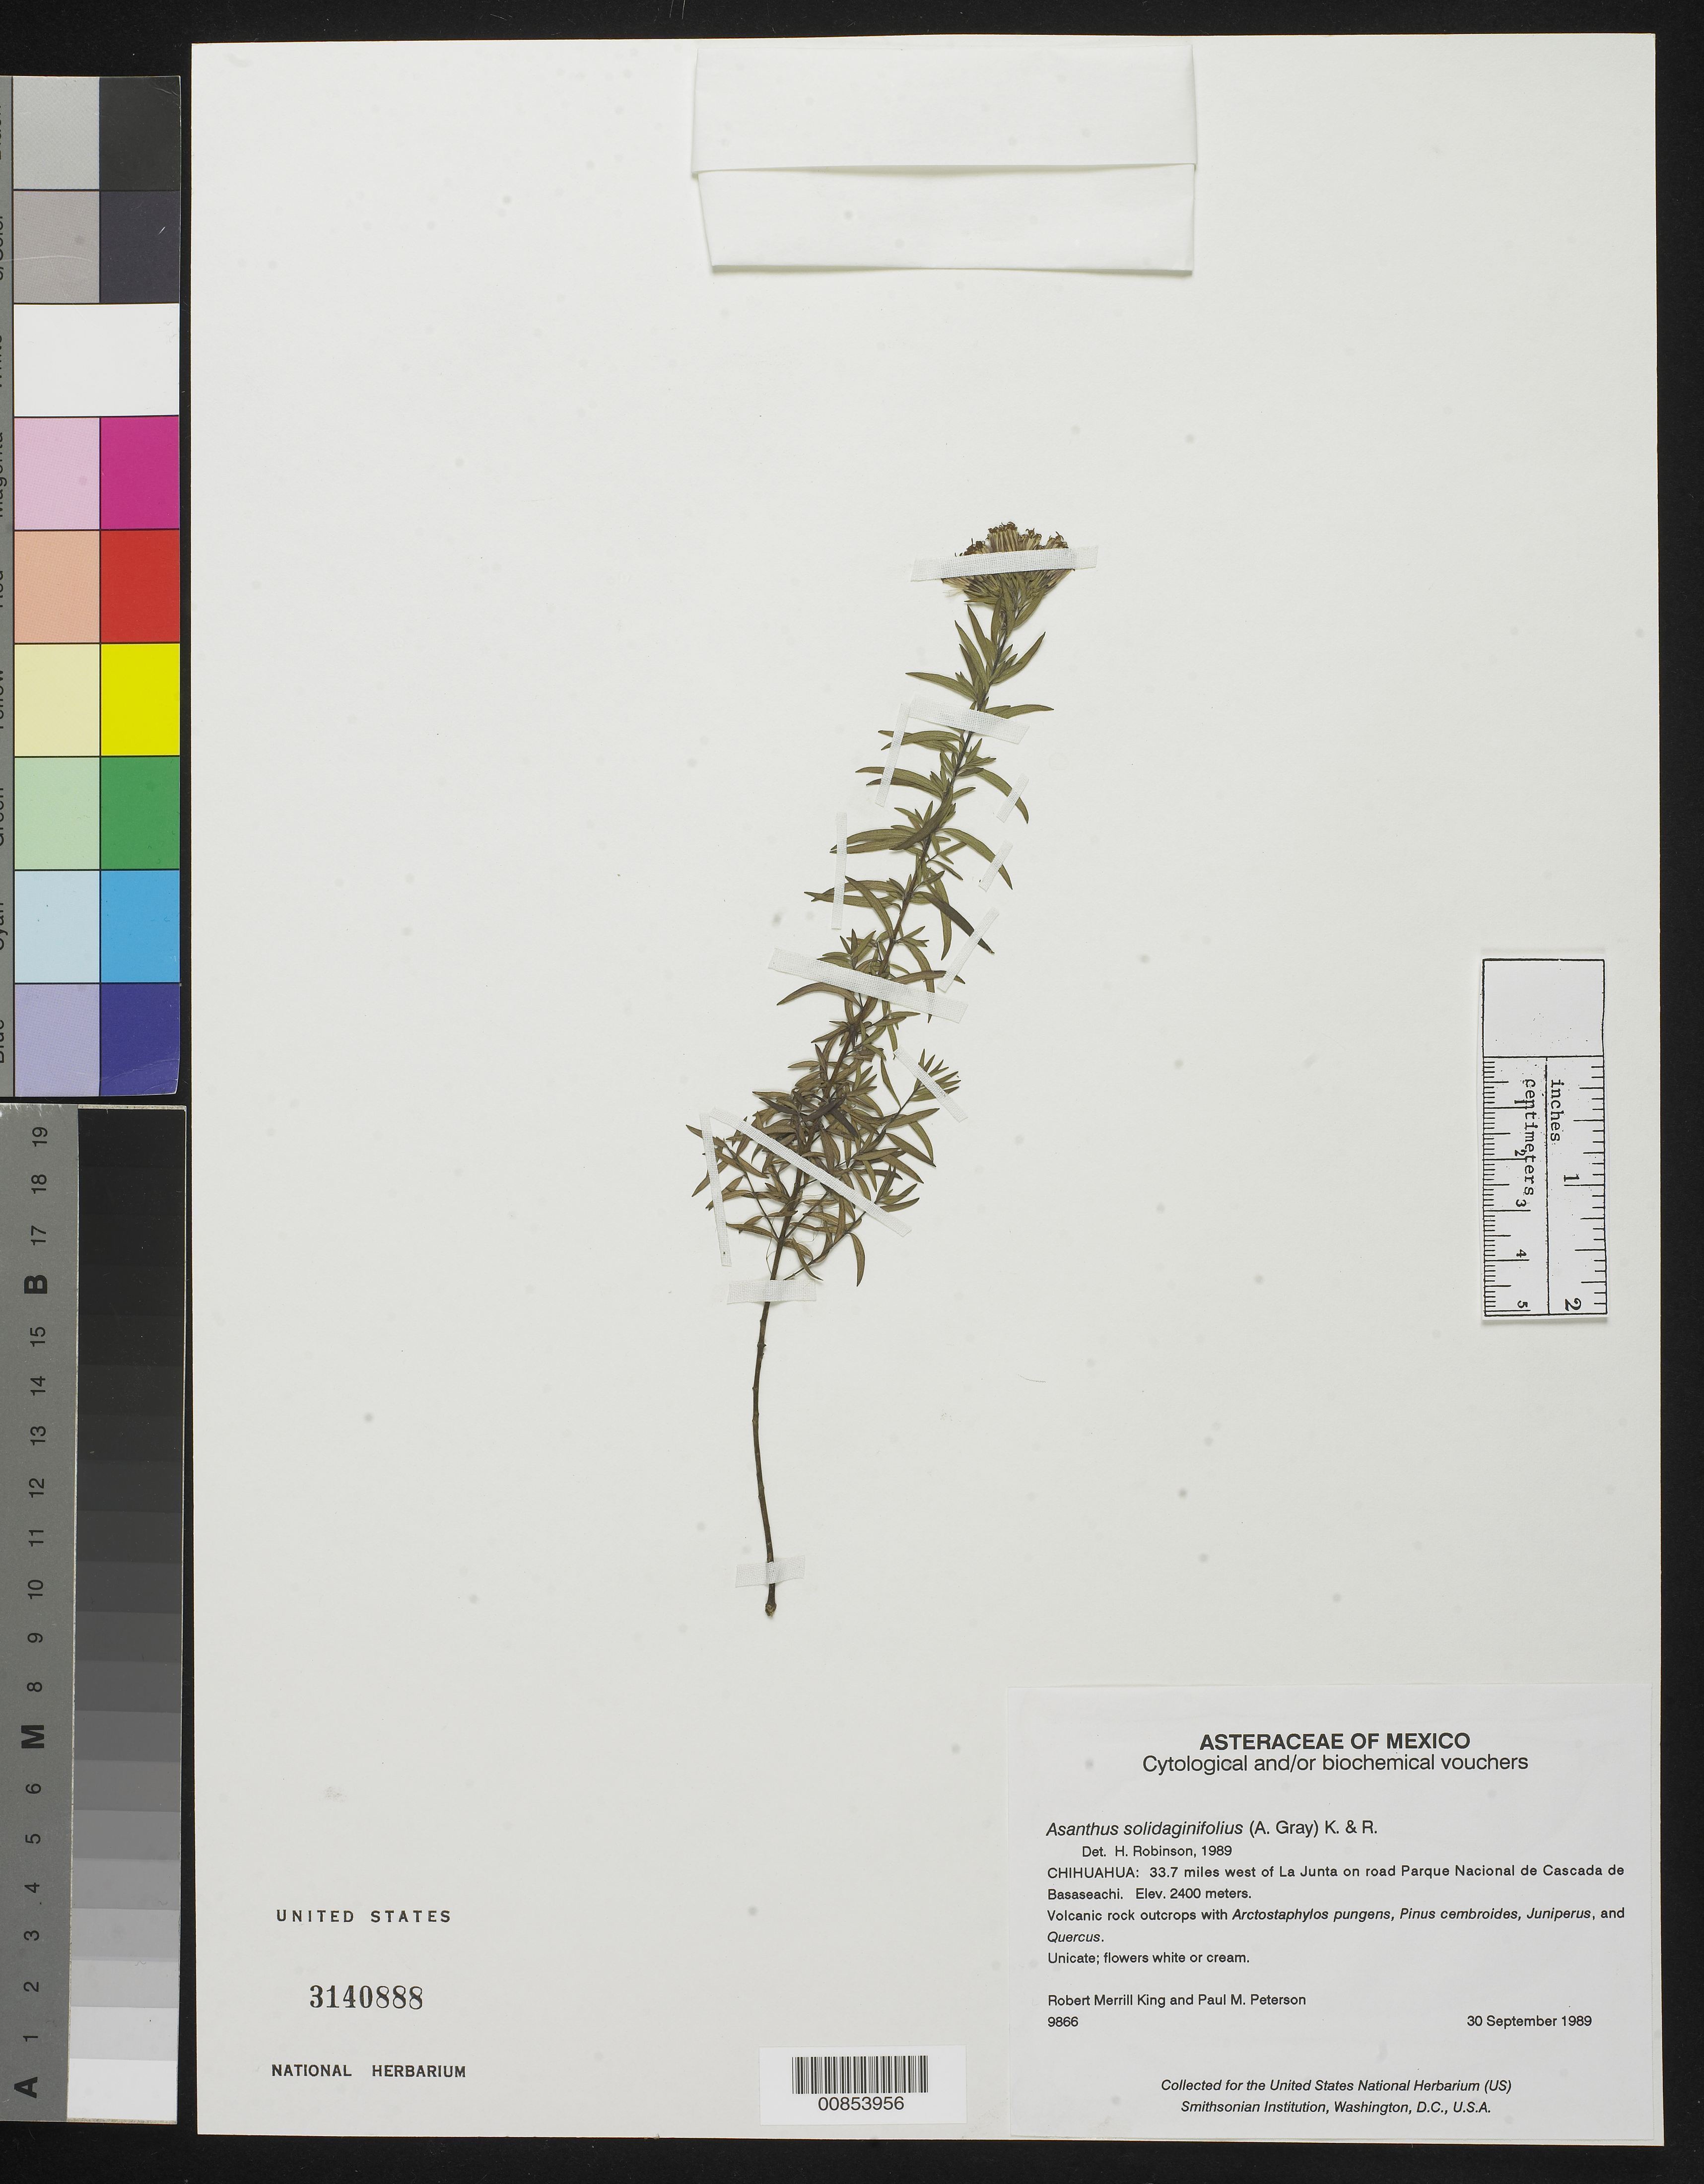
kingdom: Plantae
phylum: Tracheophyta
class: Magnoliopsida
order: Asterales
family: Asteraceae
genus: Asanthus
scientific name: Asanthus solidaginifolius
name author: (A. Gray) R.M. King & H. Rob.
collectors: R. M. King & P. M. Peterson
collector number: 9866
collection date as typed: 30 Sep 1989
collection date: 1989-09-30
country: Mexico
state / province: Chihuahua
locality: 33.7 miles west of La Junta on road to Parque Nacional Cascada de Basaseachic.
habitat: Volcanic rock outcrops with Arctostaphylos pungens, Juniperus, and Quercus.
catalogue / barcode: US 3140888